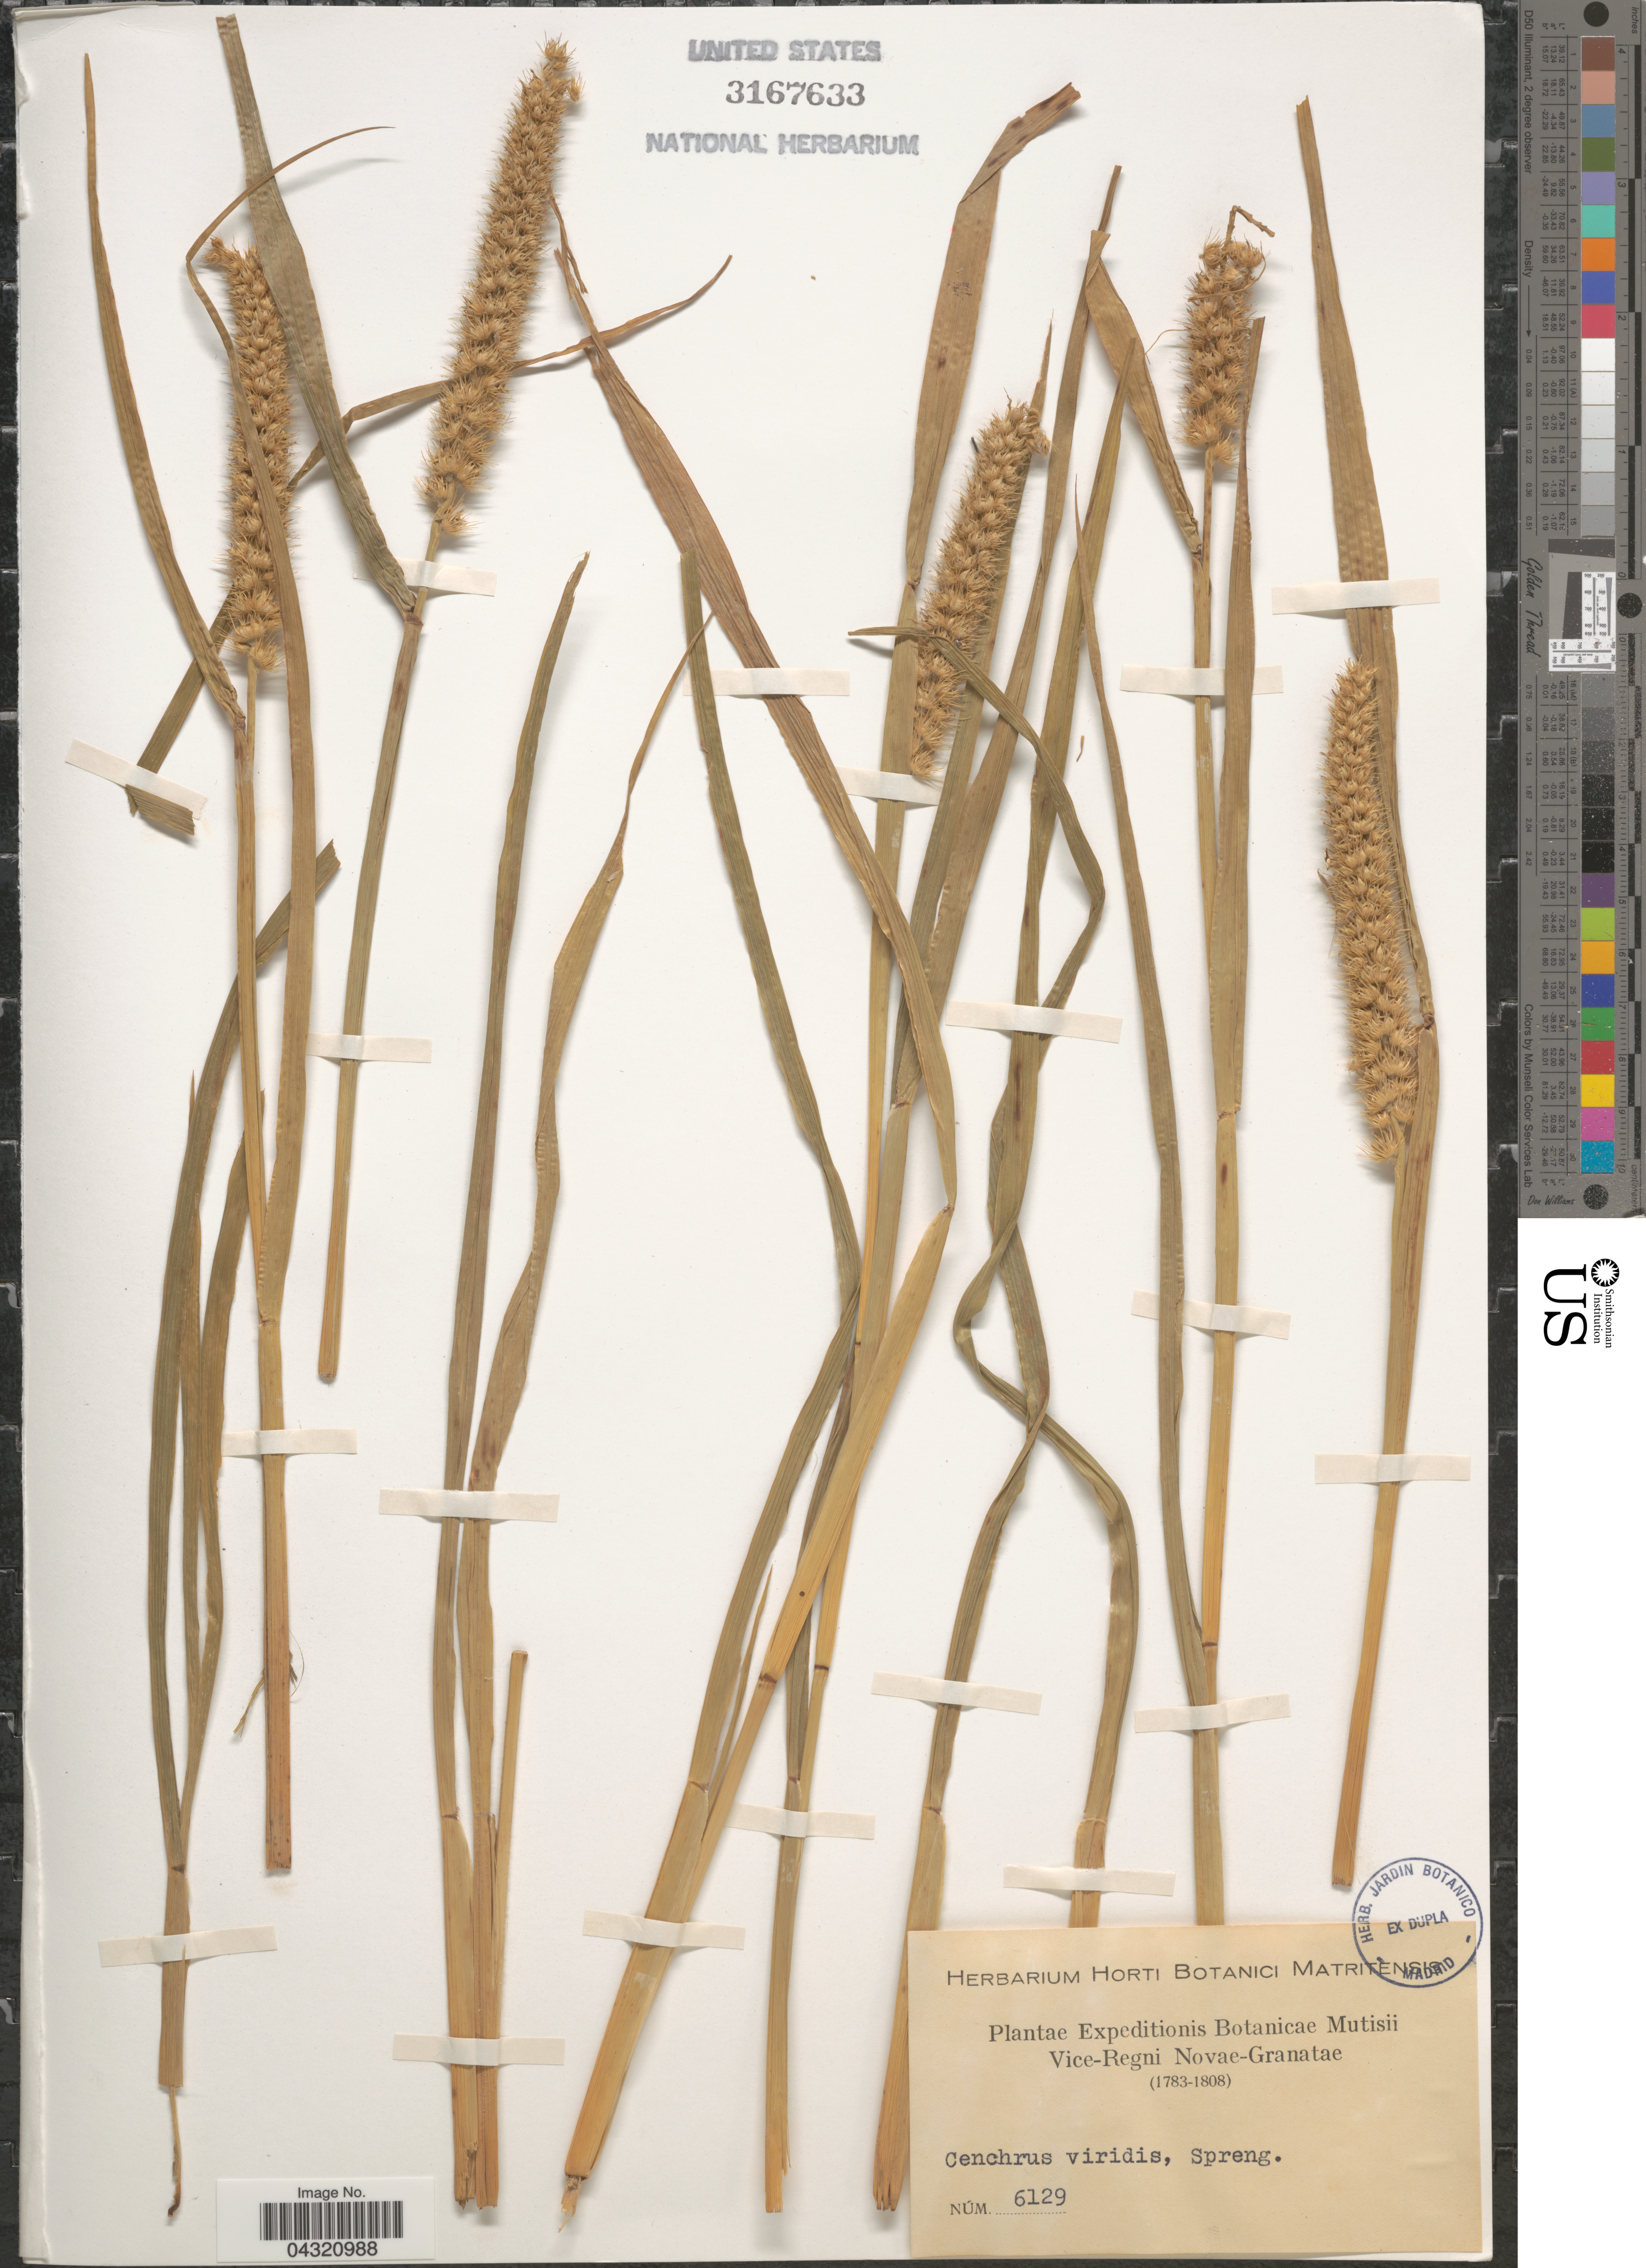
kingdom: Plantae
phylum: Tracheophyta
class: Liliopsida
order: Poales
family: Poaceae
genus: Cenchrus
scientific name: Cenchrus brownii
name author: Roem. & Schult.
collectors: Expeditions Botanicae Mutisii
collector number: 6129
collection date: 1783/1808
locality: Vice Regni Novae-Granatae.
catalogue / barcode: US 3167633